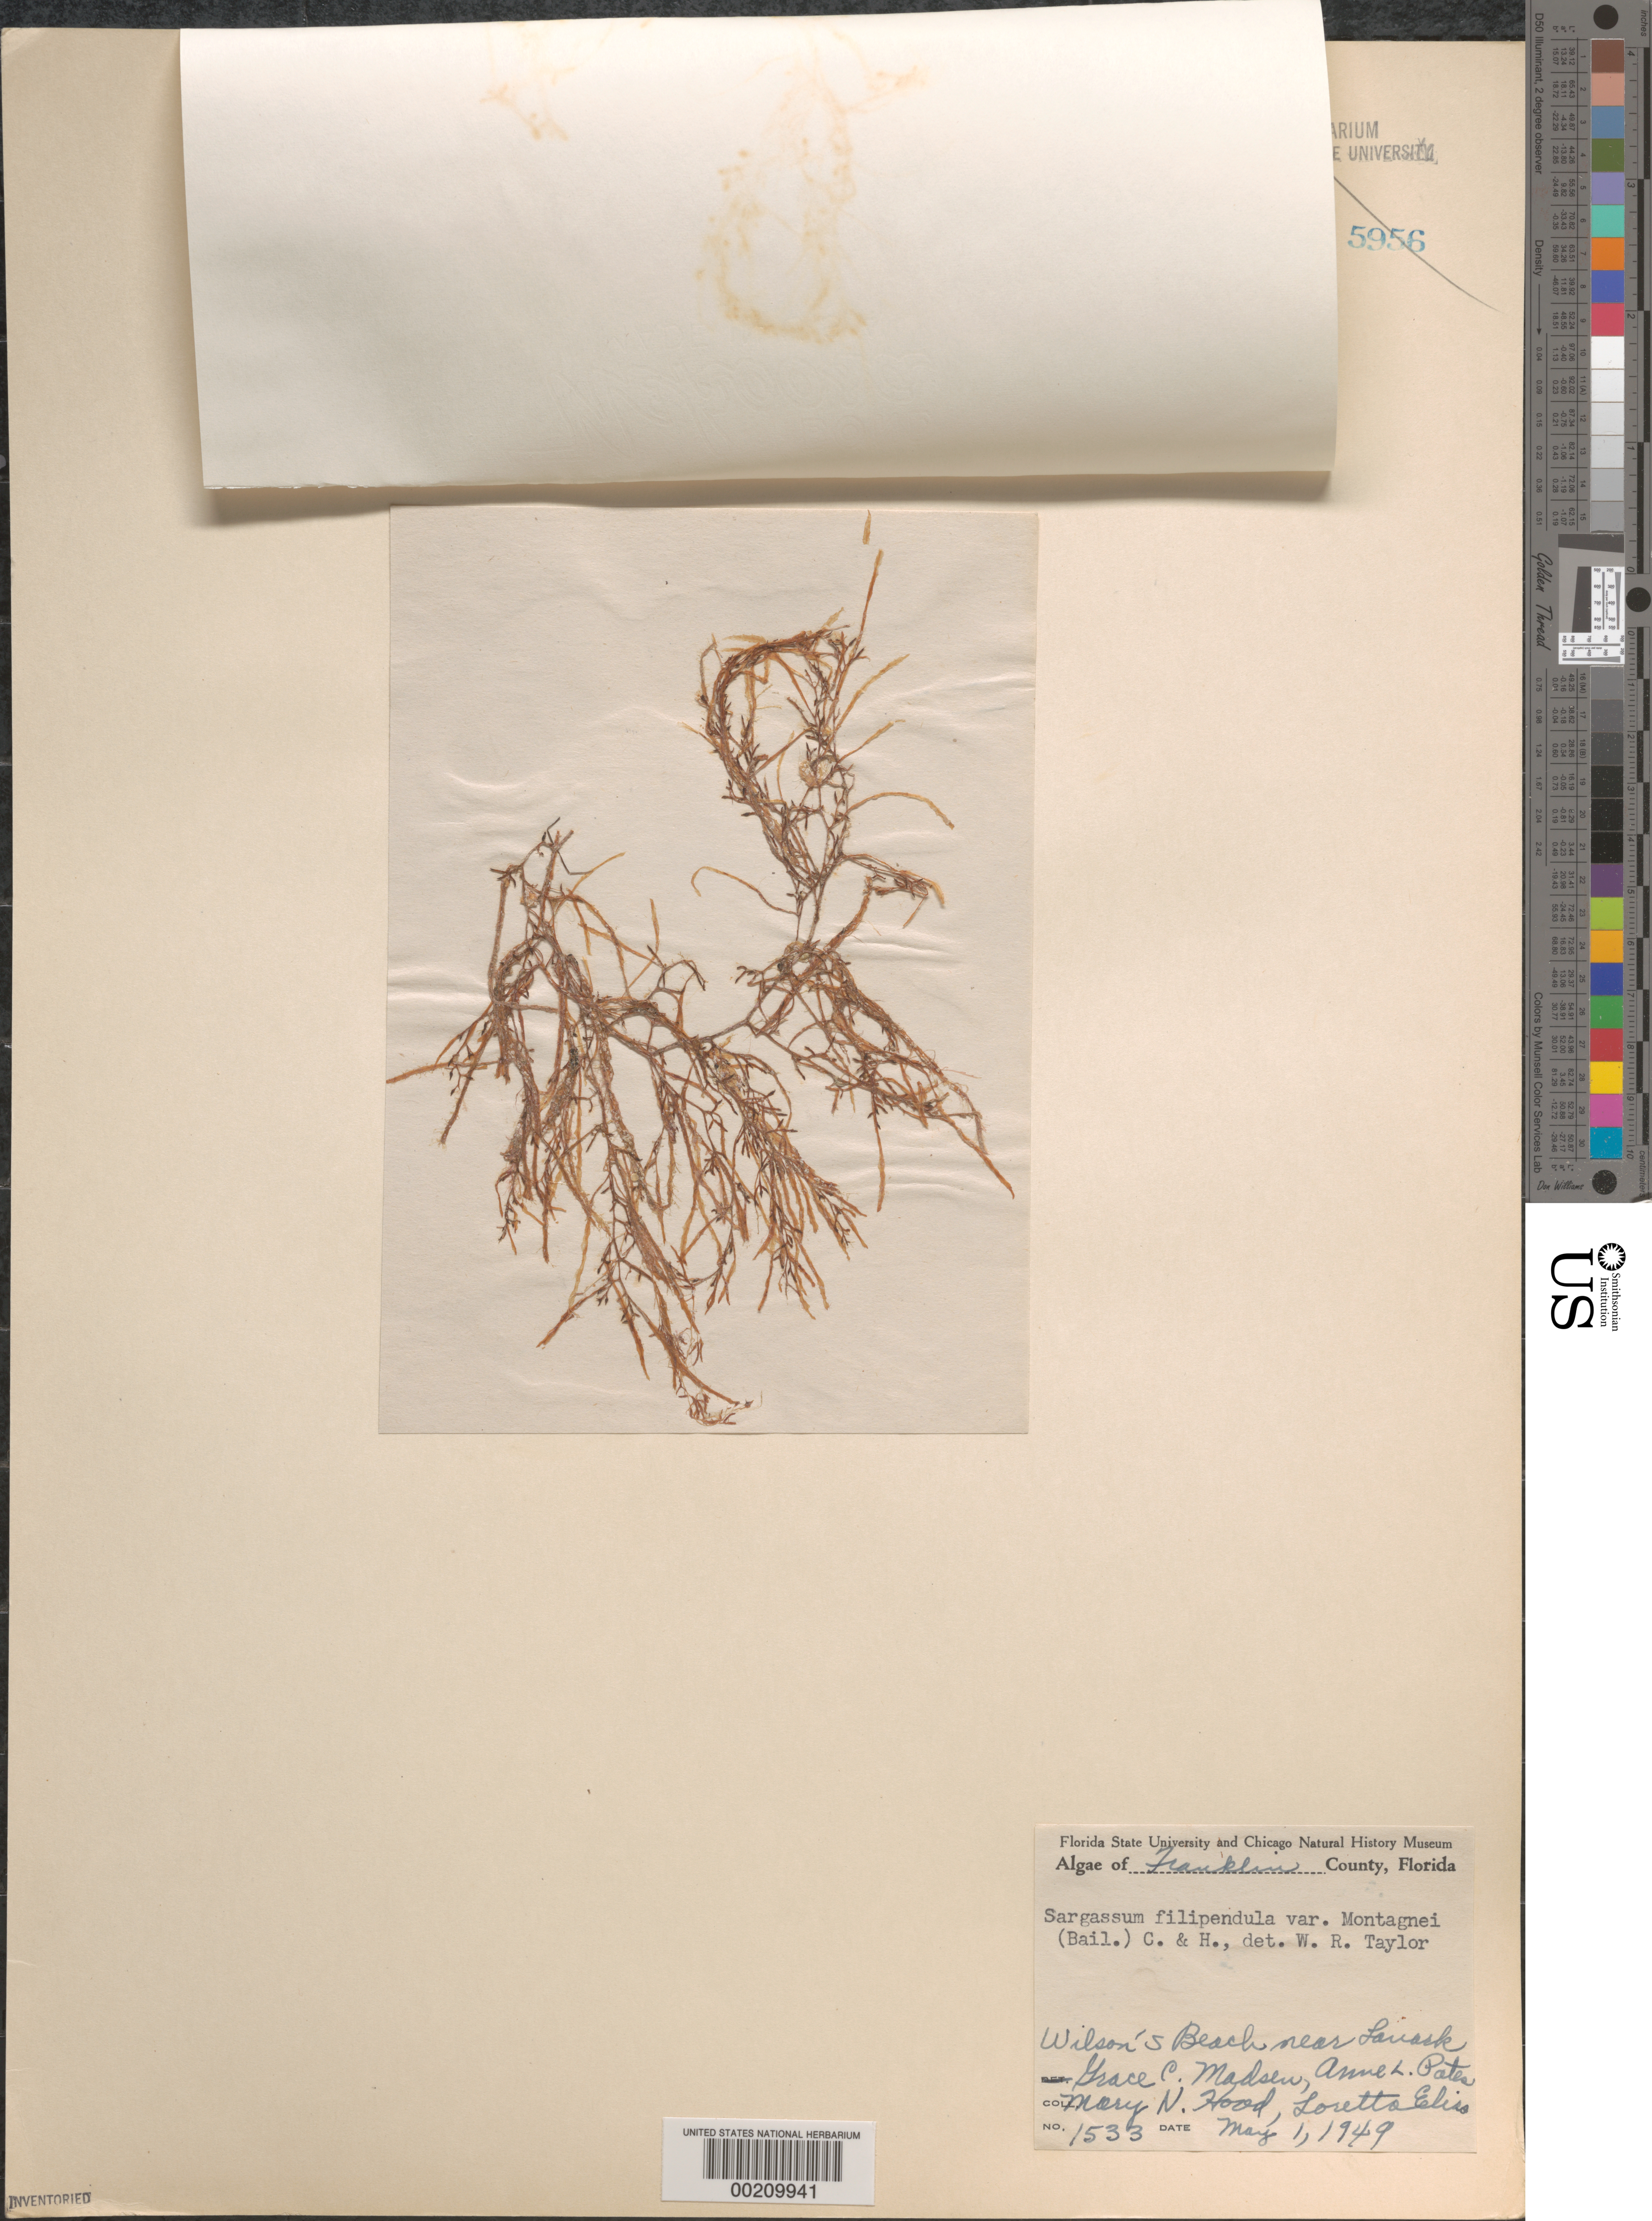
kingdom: Chromista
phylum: Ochrophyta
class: Phaeophyceae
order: Fucales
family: Sargassaceae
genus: Sargassum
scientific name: Sargassum filipendula var. montagnei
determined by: Taylor, William R.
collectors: G. Madsen, A. Pates, M. Hood & L. Elias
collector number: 1533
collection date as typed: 01 May 1949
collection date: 1949-05-01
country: United States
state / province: Florida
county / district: Franklin County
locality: Wilson's Beach near Lanark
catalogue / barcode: US 21126